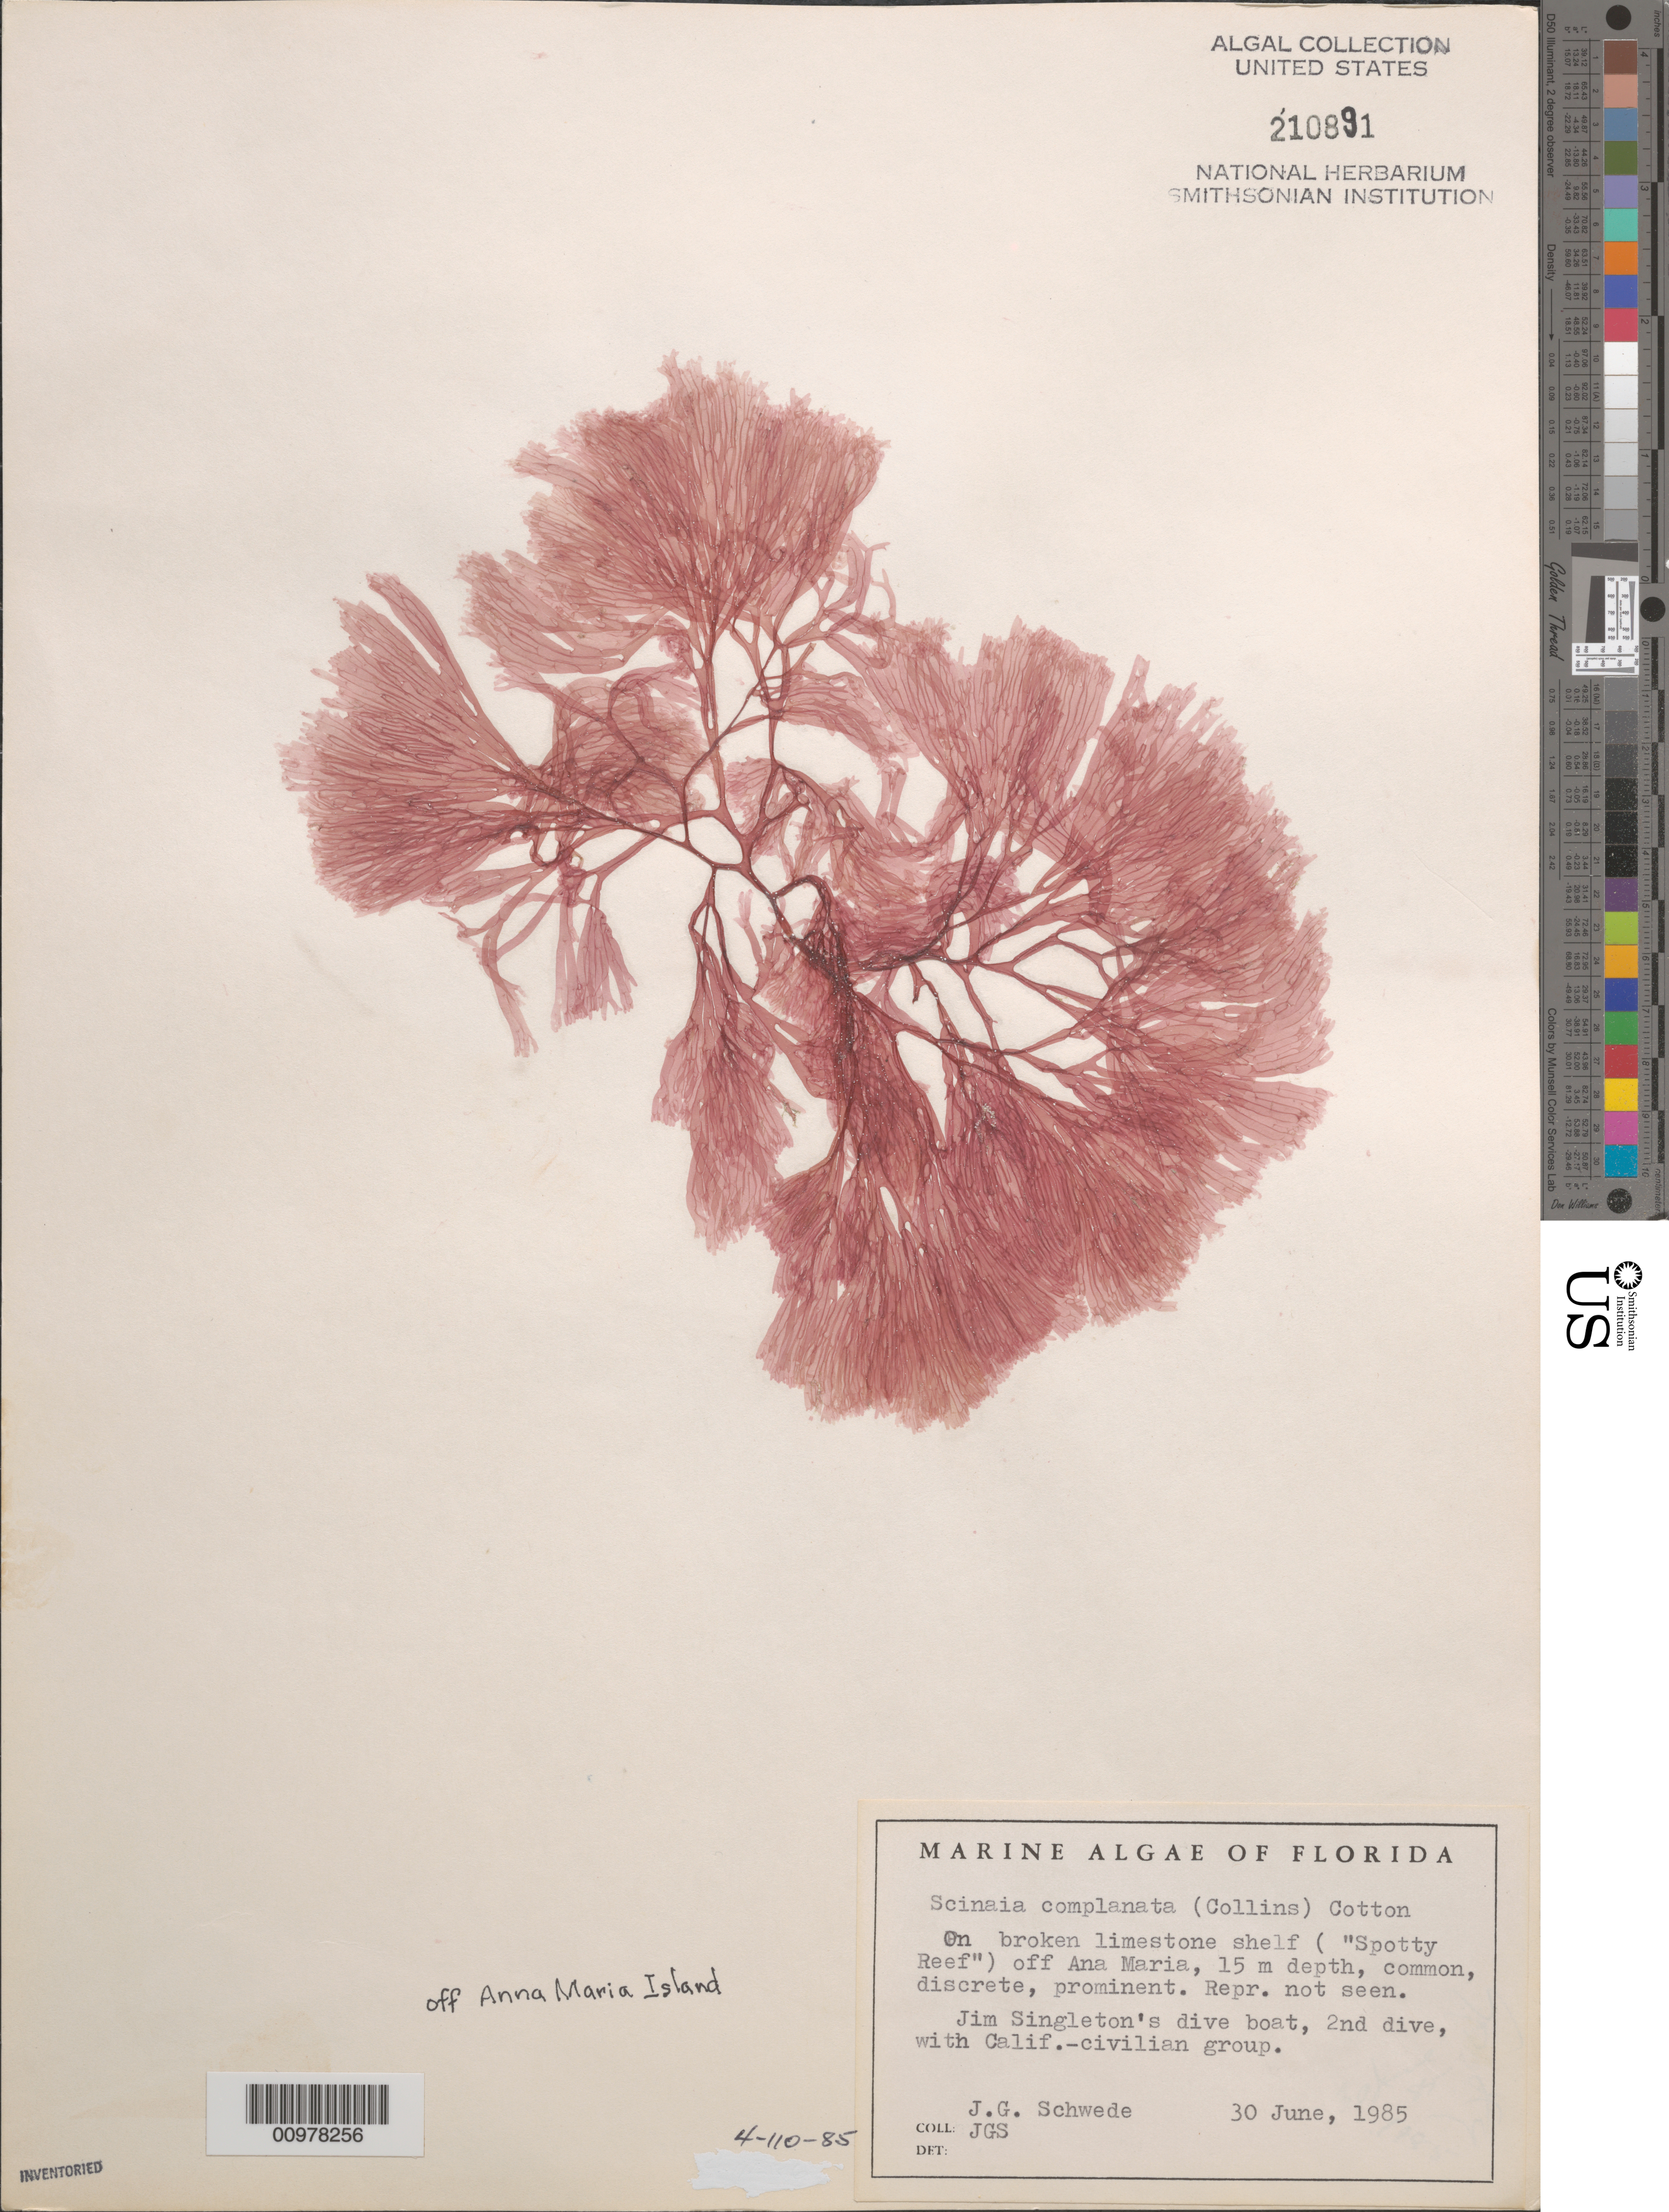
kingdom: Plantae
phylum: Rhodophyta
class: Florideophyceae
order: Nemaliales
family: Scinaiaceae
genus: Scinaia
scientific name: Scinaia complanata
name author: (Collins in Collins et al.) Cotton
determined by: Schwede, John G.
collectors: J. Schwede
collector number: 4-110-85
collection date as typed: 30 Jun 1985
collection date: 1985-06-30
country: United States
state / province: Florida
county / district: Manatee County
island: Anna Maria Island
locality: Spotty Reef off Anna Maria Island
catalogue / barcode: US 210891